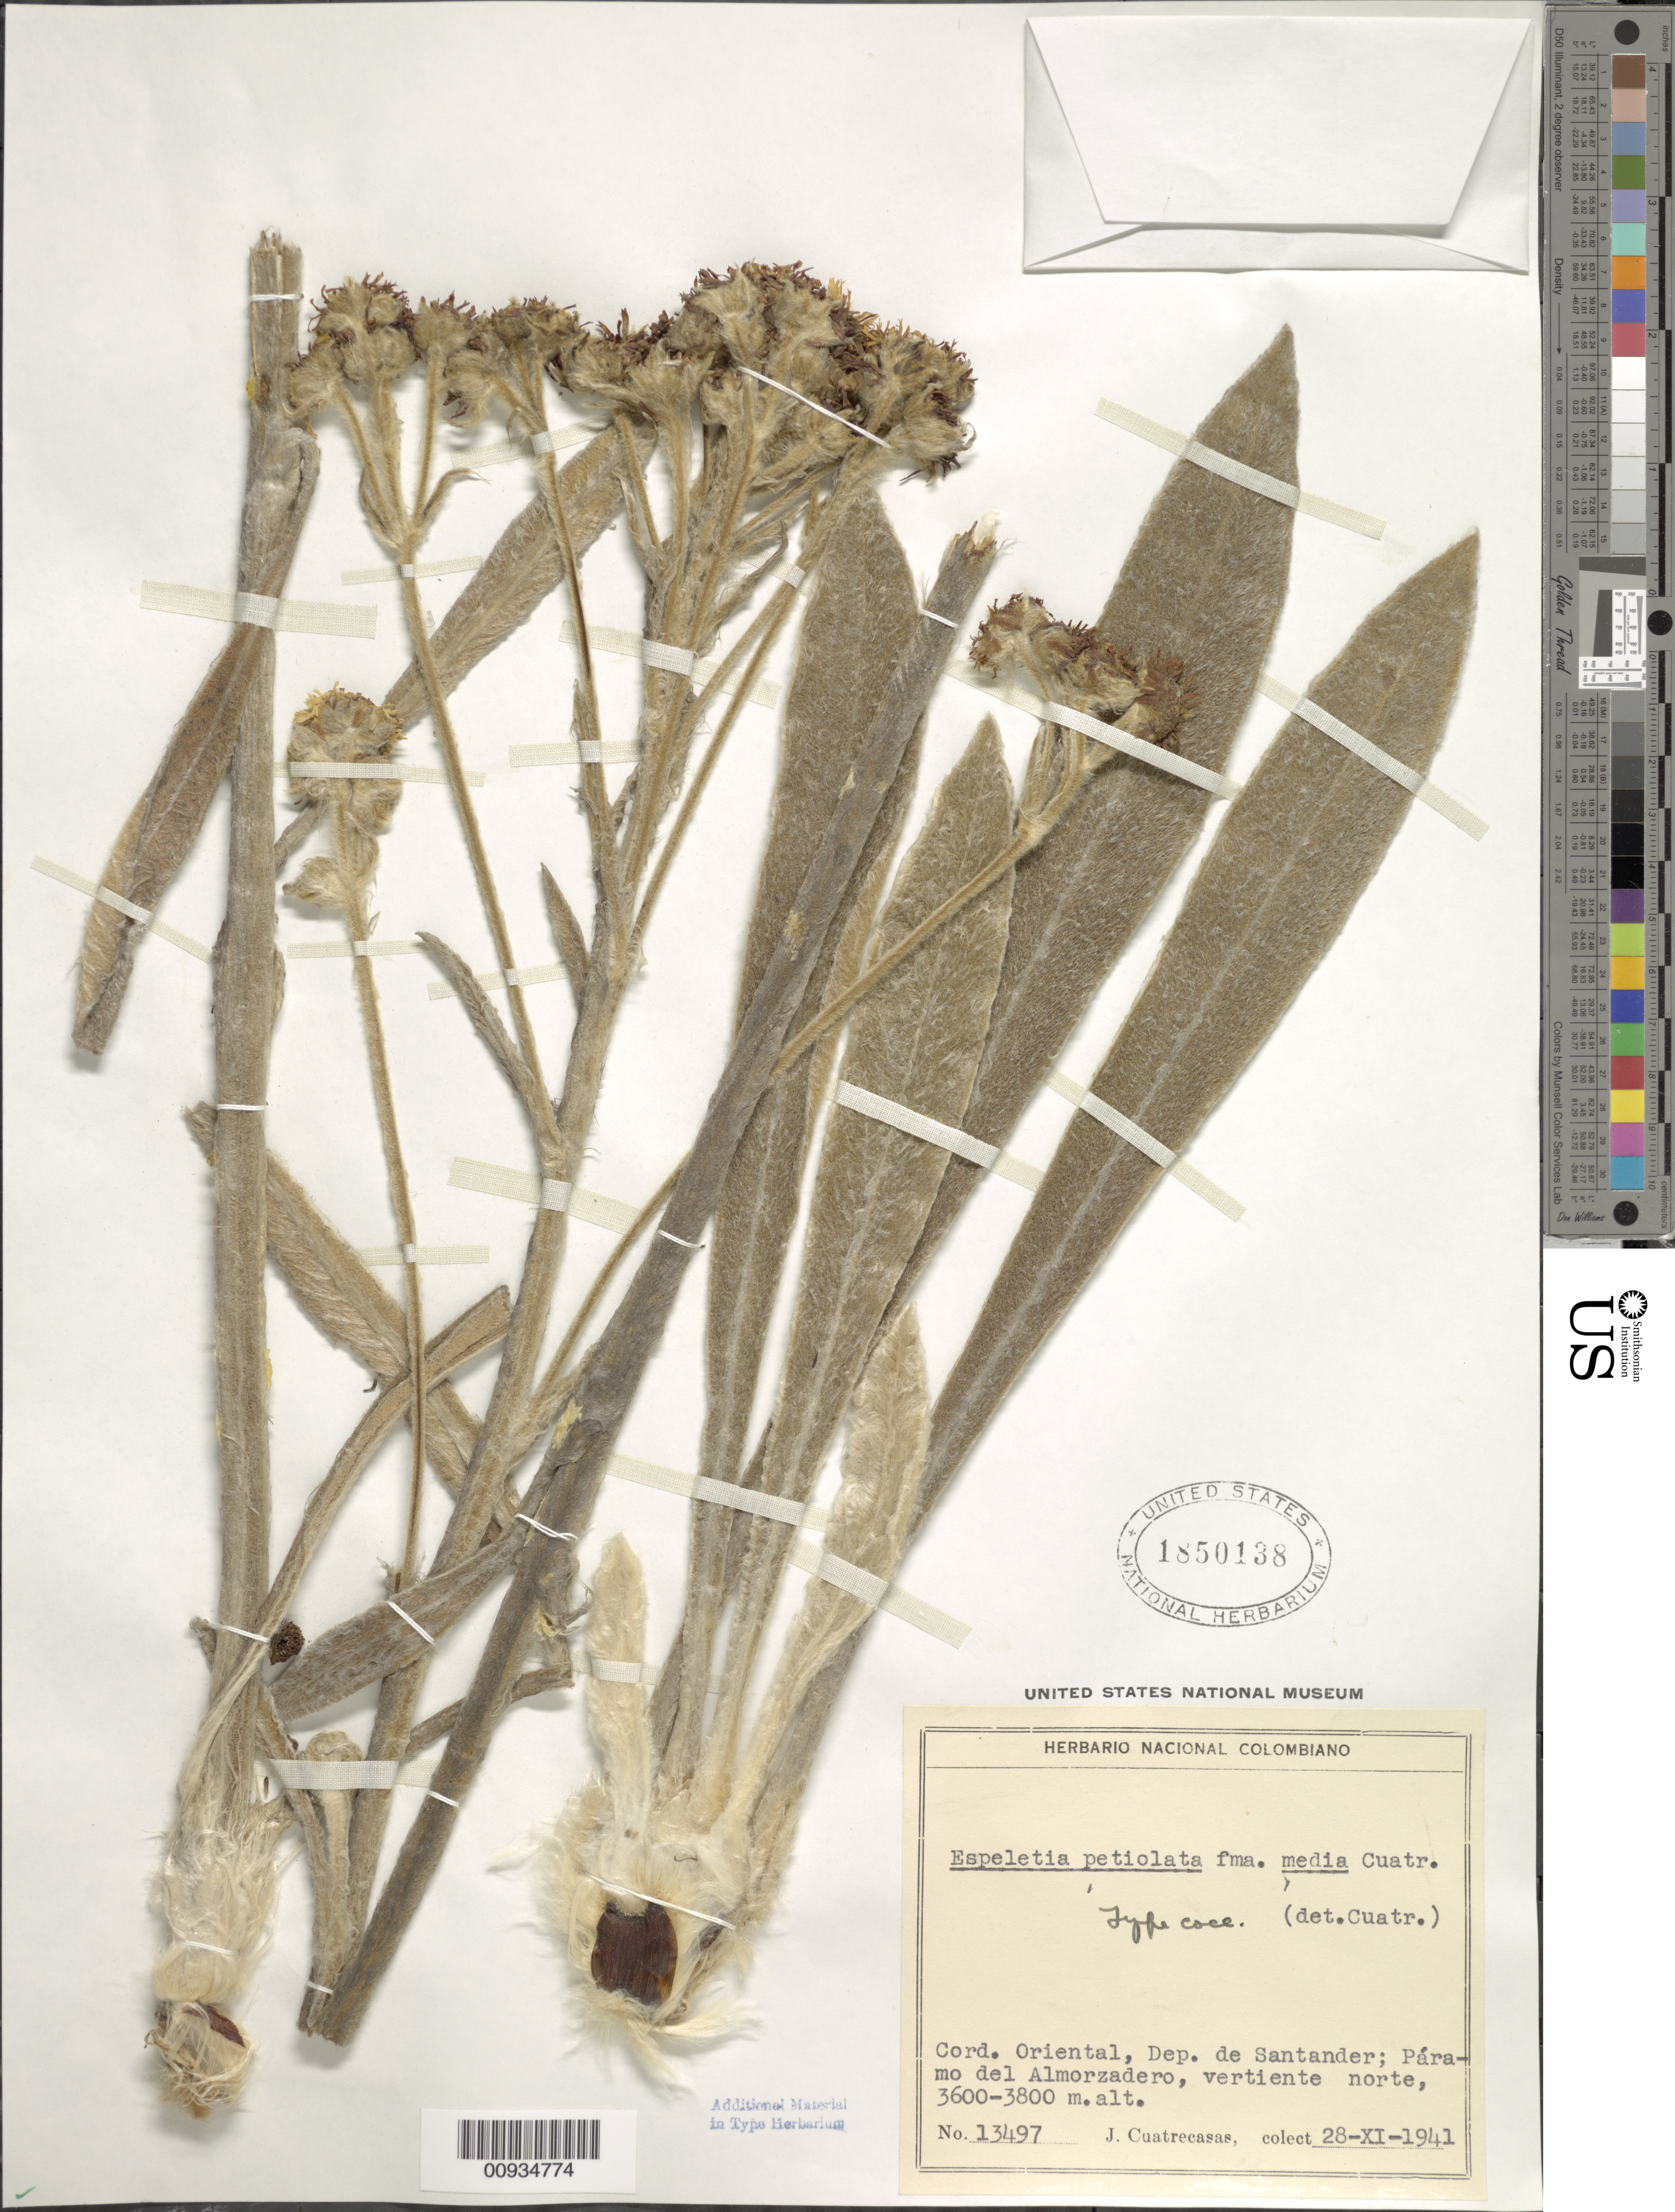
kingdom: Plantae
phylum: Tracheophyta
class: Magnoliopsida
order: Asterales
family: Asteraceae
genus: Espeletiopsis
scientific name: Espeletiopsis x almorazana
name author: Cuatrec.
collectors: J. Cuatrecasas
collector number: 13497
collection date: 1941-11-28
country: Colombia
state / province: Santander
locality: Cord. Oriental, Paramo del Almorzadero, vertiente norte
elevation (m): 3600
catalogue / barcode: US 1850138